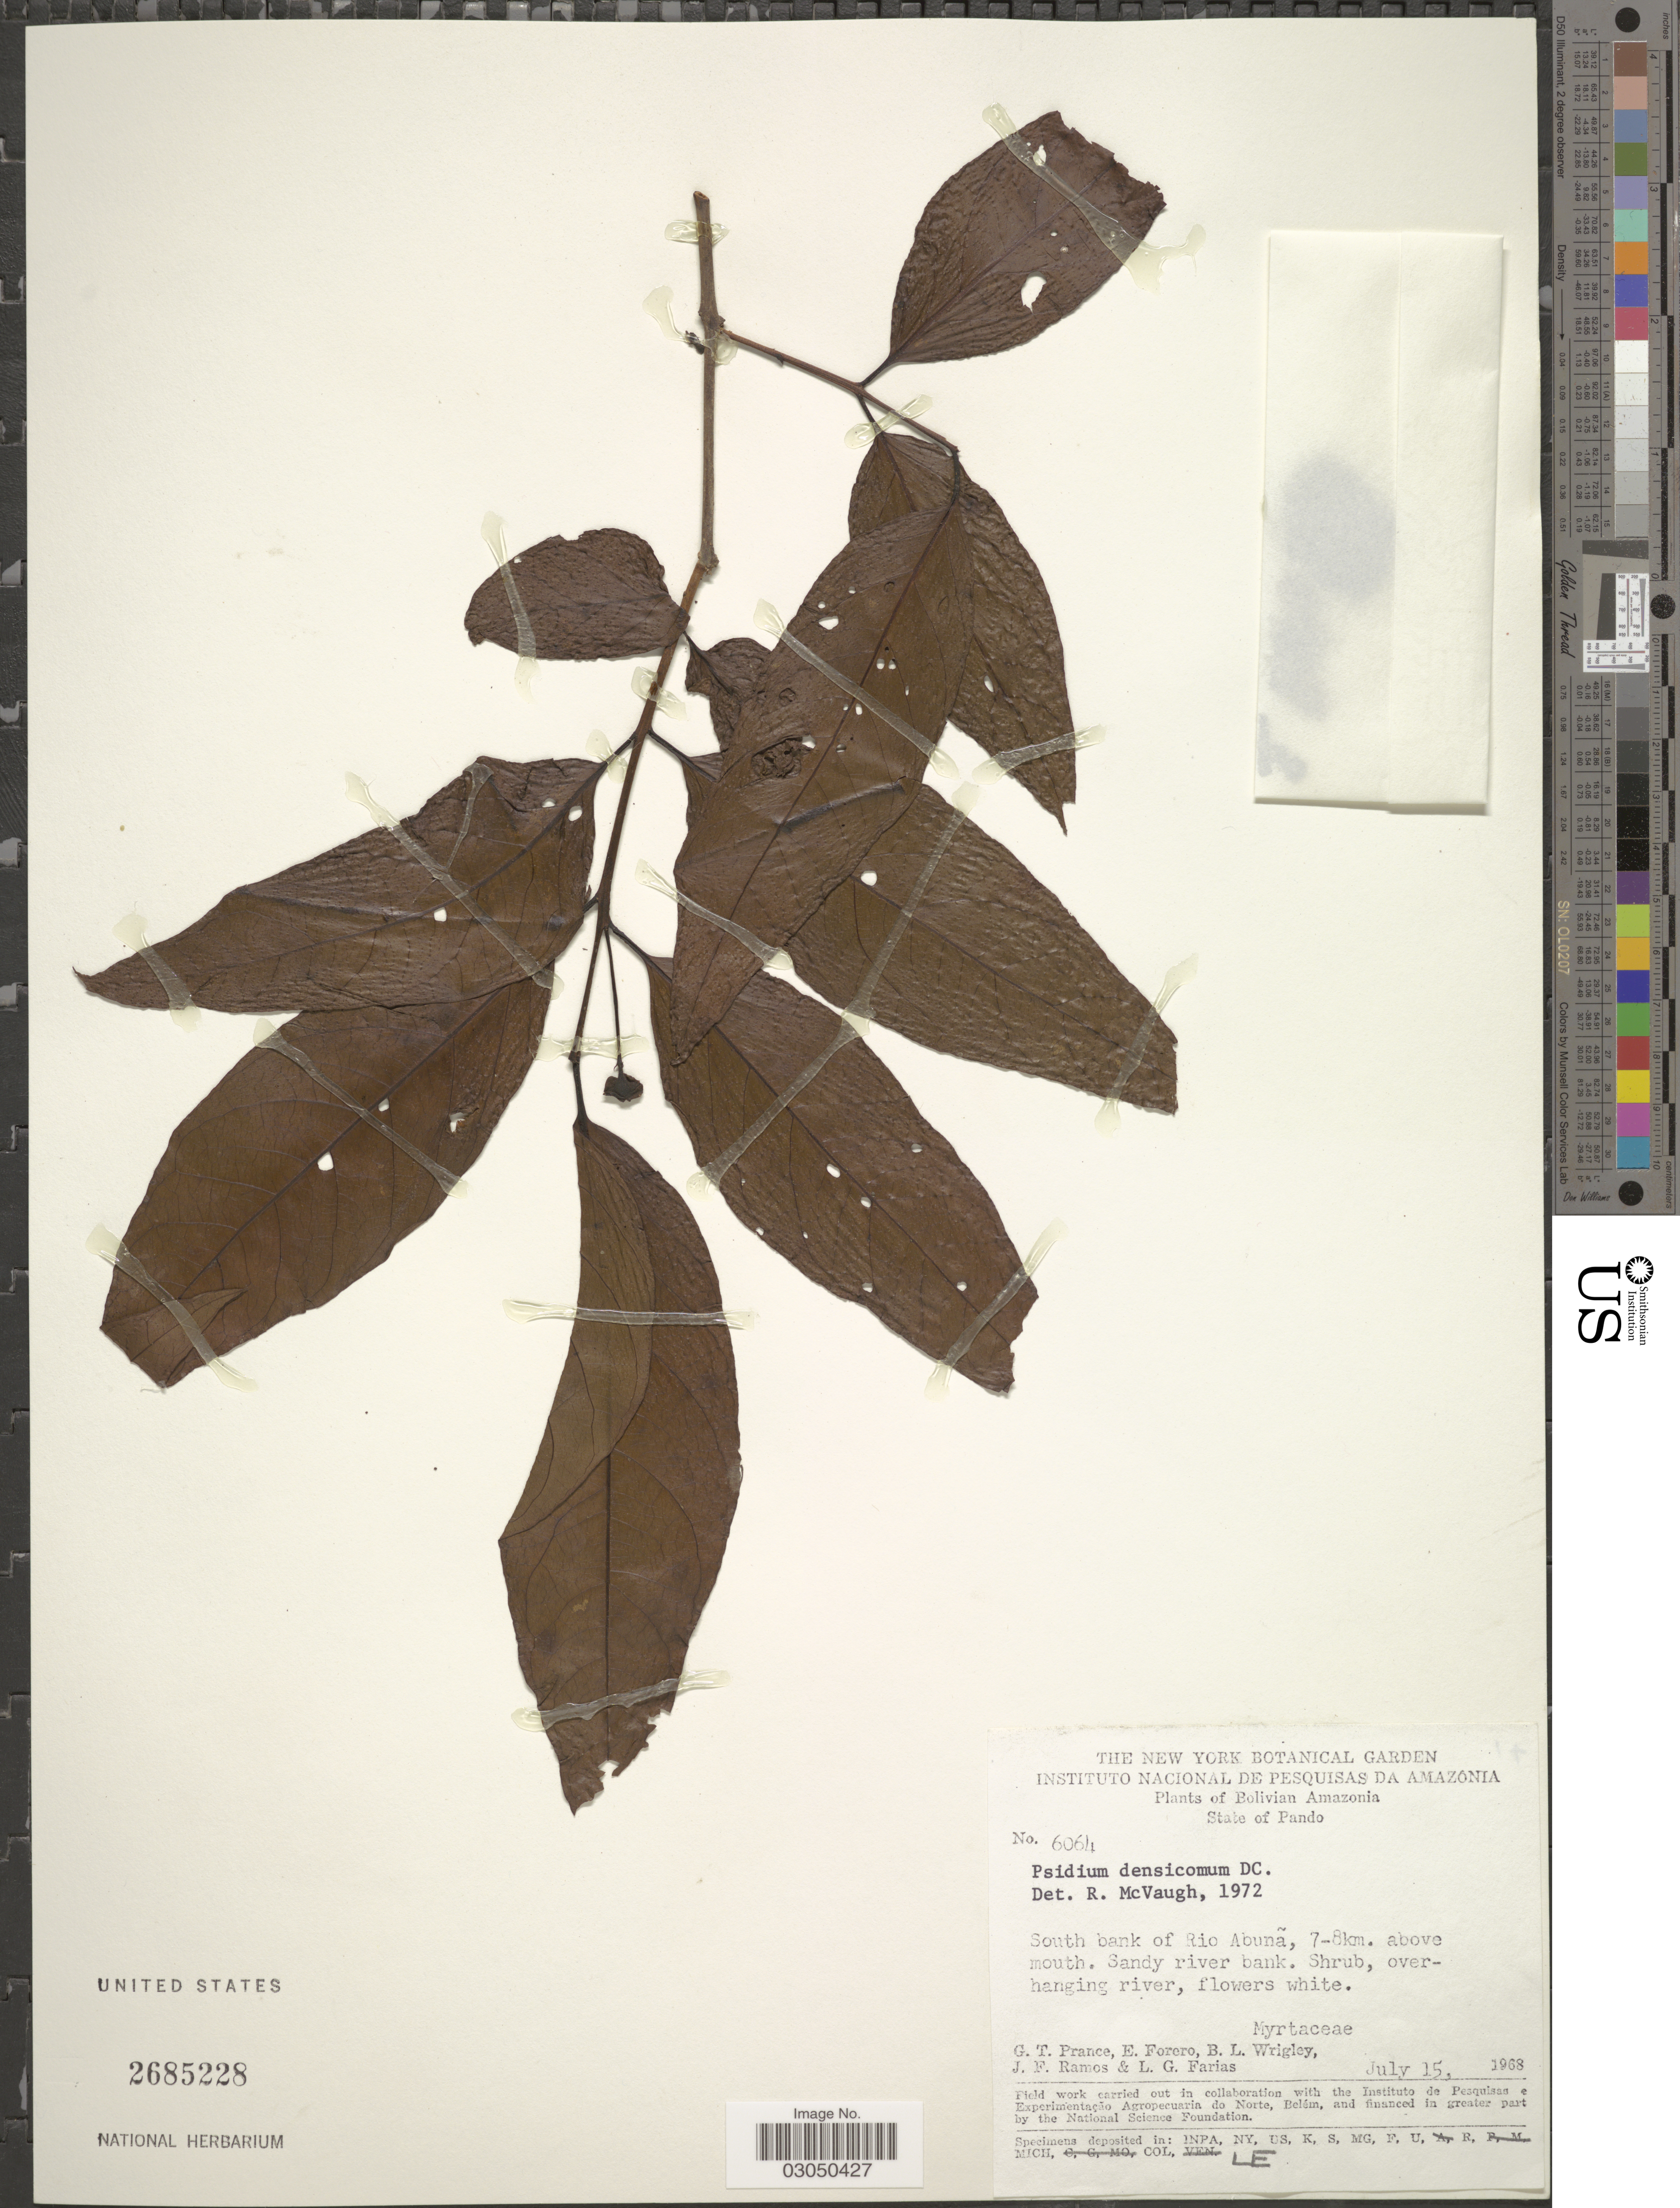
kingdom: Plantae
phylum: Tracheophyta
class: Magnoliopsida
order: Myrtales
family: Myrtaceae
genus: Psidium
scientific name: Psidium densicomum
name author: DC.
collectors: G. T. Prance, E. Forero, B. L. Wrigley, J. F. Ramos & L. G. Farias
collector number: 6064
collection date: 1968-07-15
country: Bolivia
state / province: Pando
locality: Bolivian Amazonia. State of Pando. South bank of Rio Abuña, 7-8km. above mouth.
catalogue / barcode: US 2685228